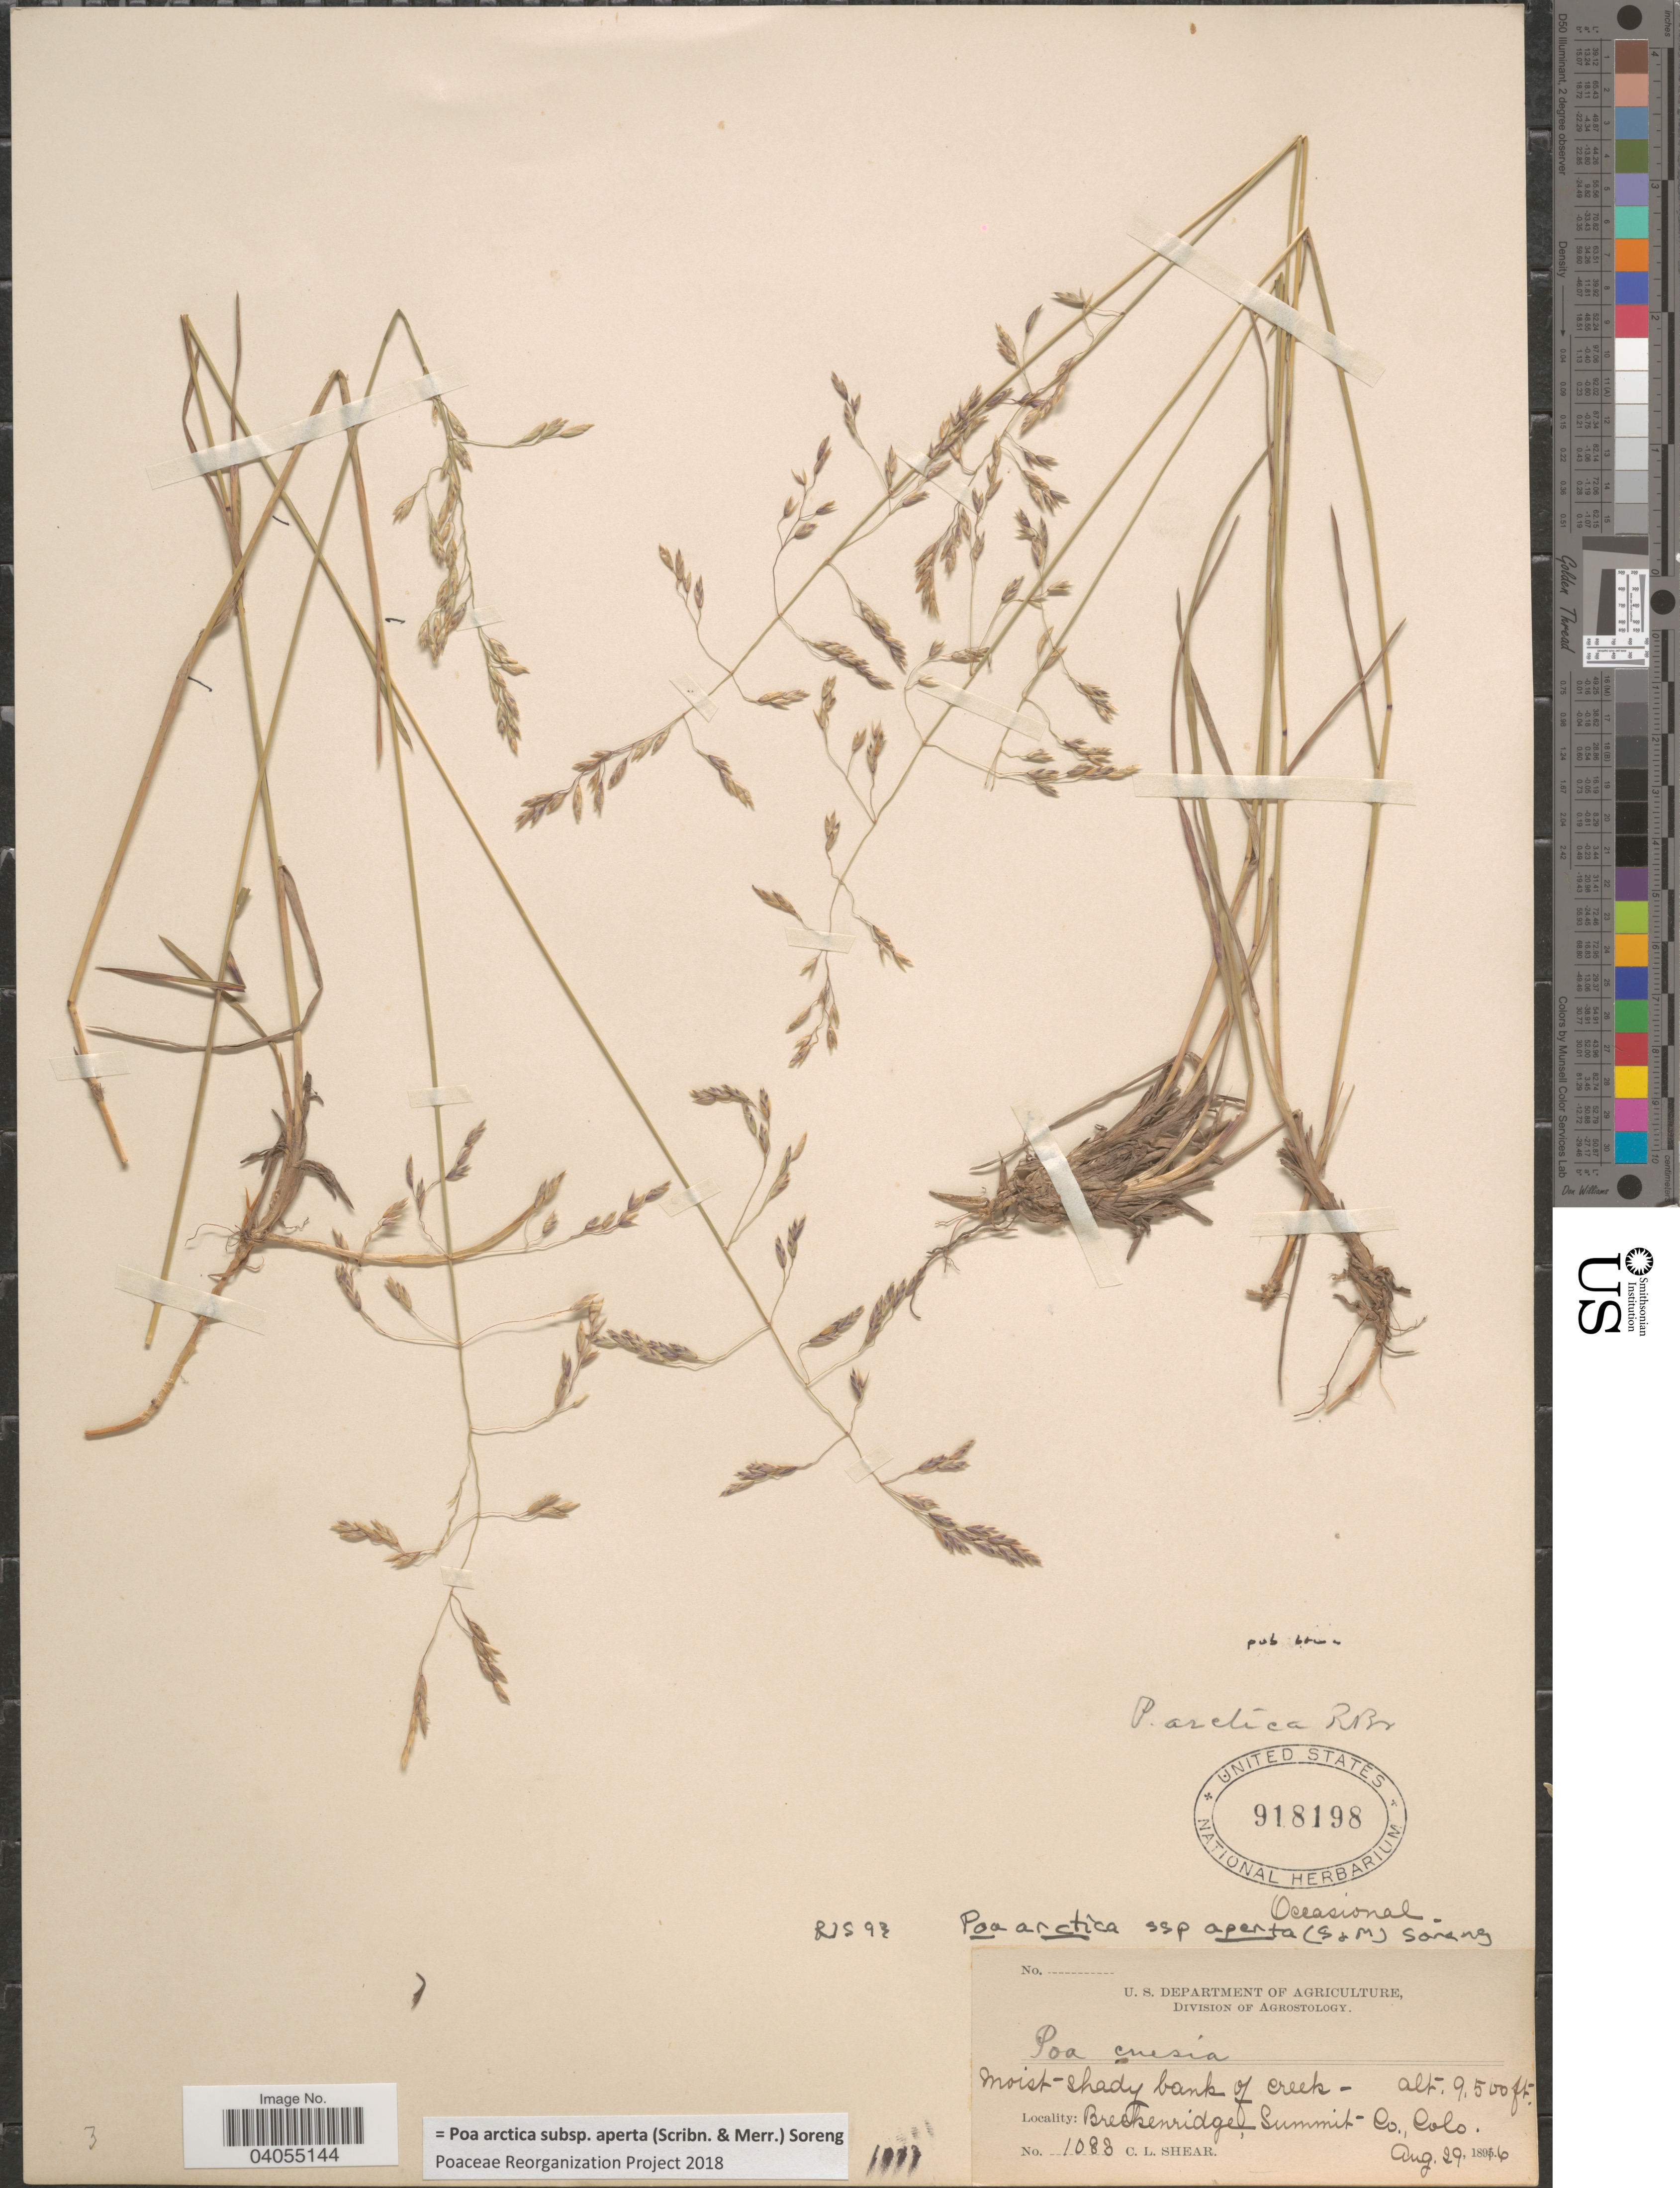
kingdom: Plantae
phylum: Tracheophyta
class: Liliopsida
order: Poales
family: Poaceae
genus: Poa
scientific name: Poa arctica subsp. aperta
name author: (Scribn. & Merr.) Soreng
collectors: C. L. Shear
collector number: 1083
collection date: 1896-08-29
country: United States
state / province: Colorado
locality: Breckenridge, Summit Co.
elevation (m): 2896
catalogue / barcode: US 918198